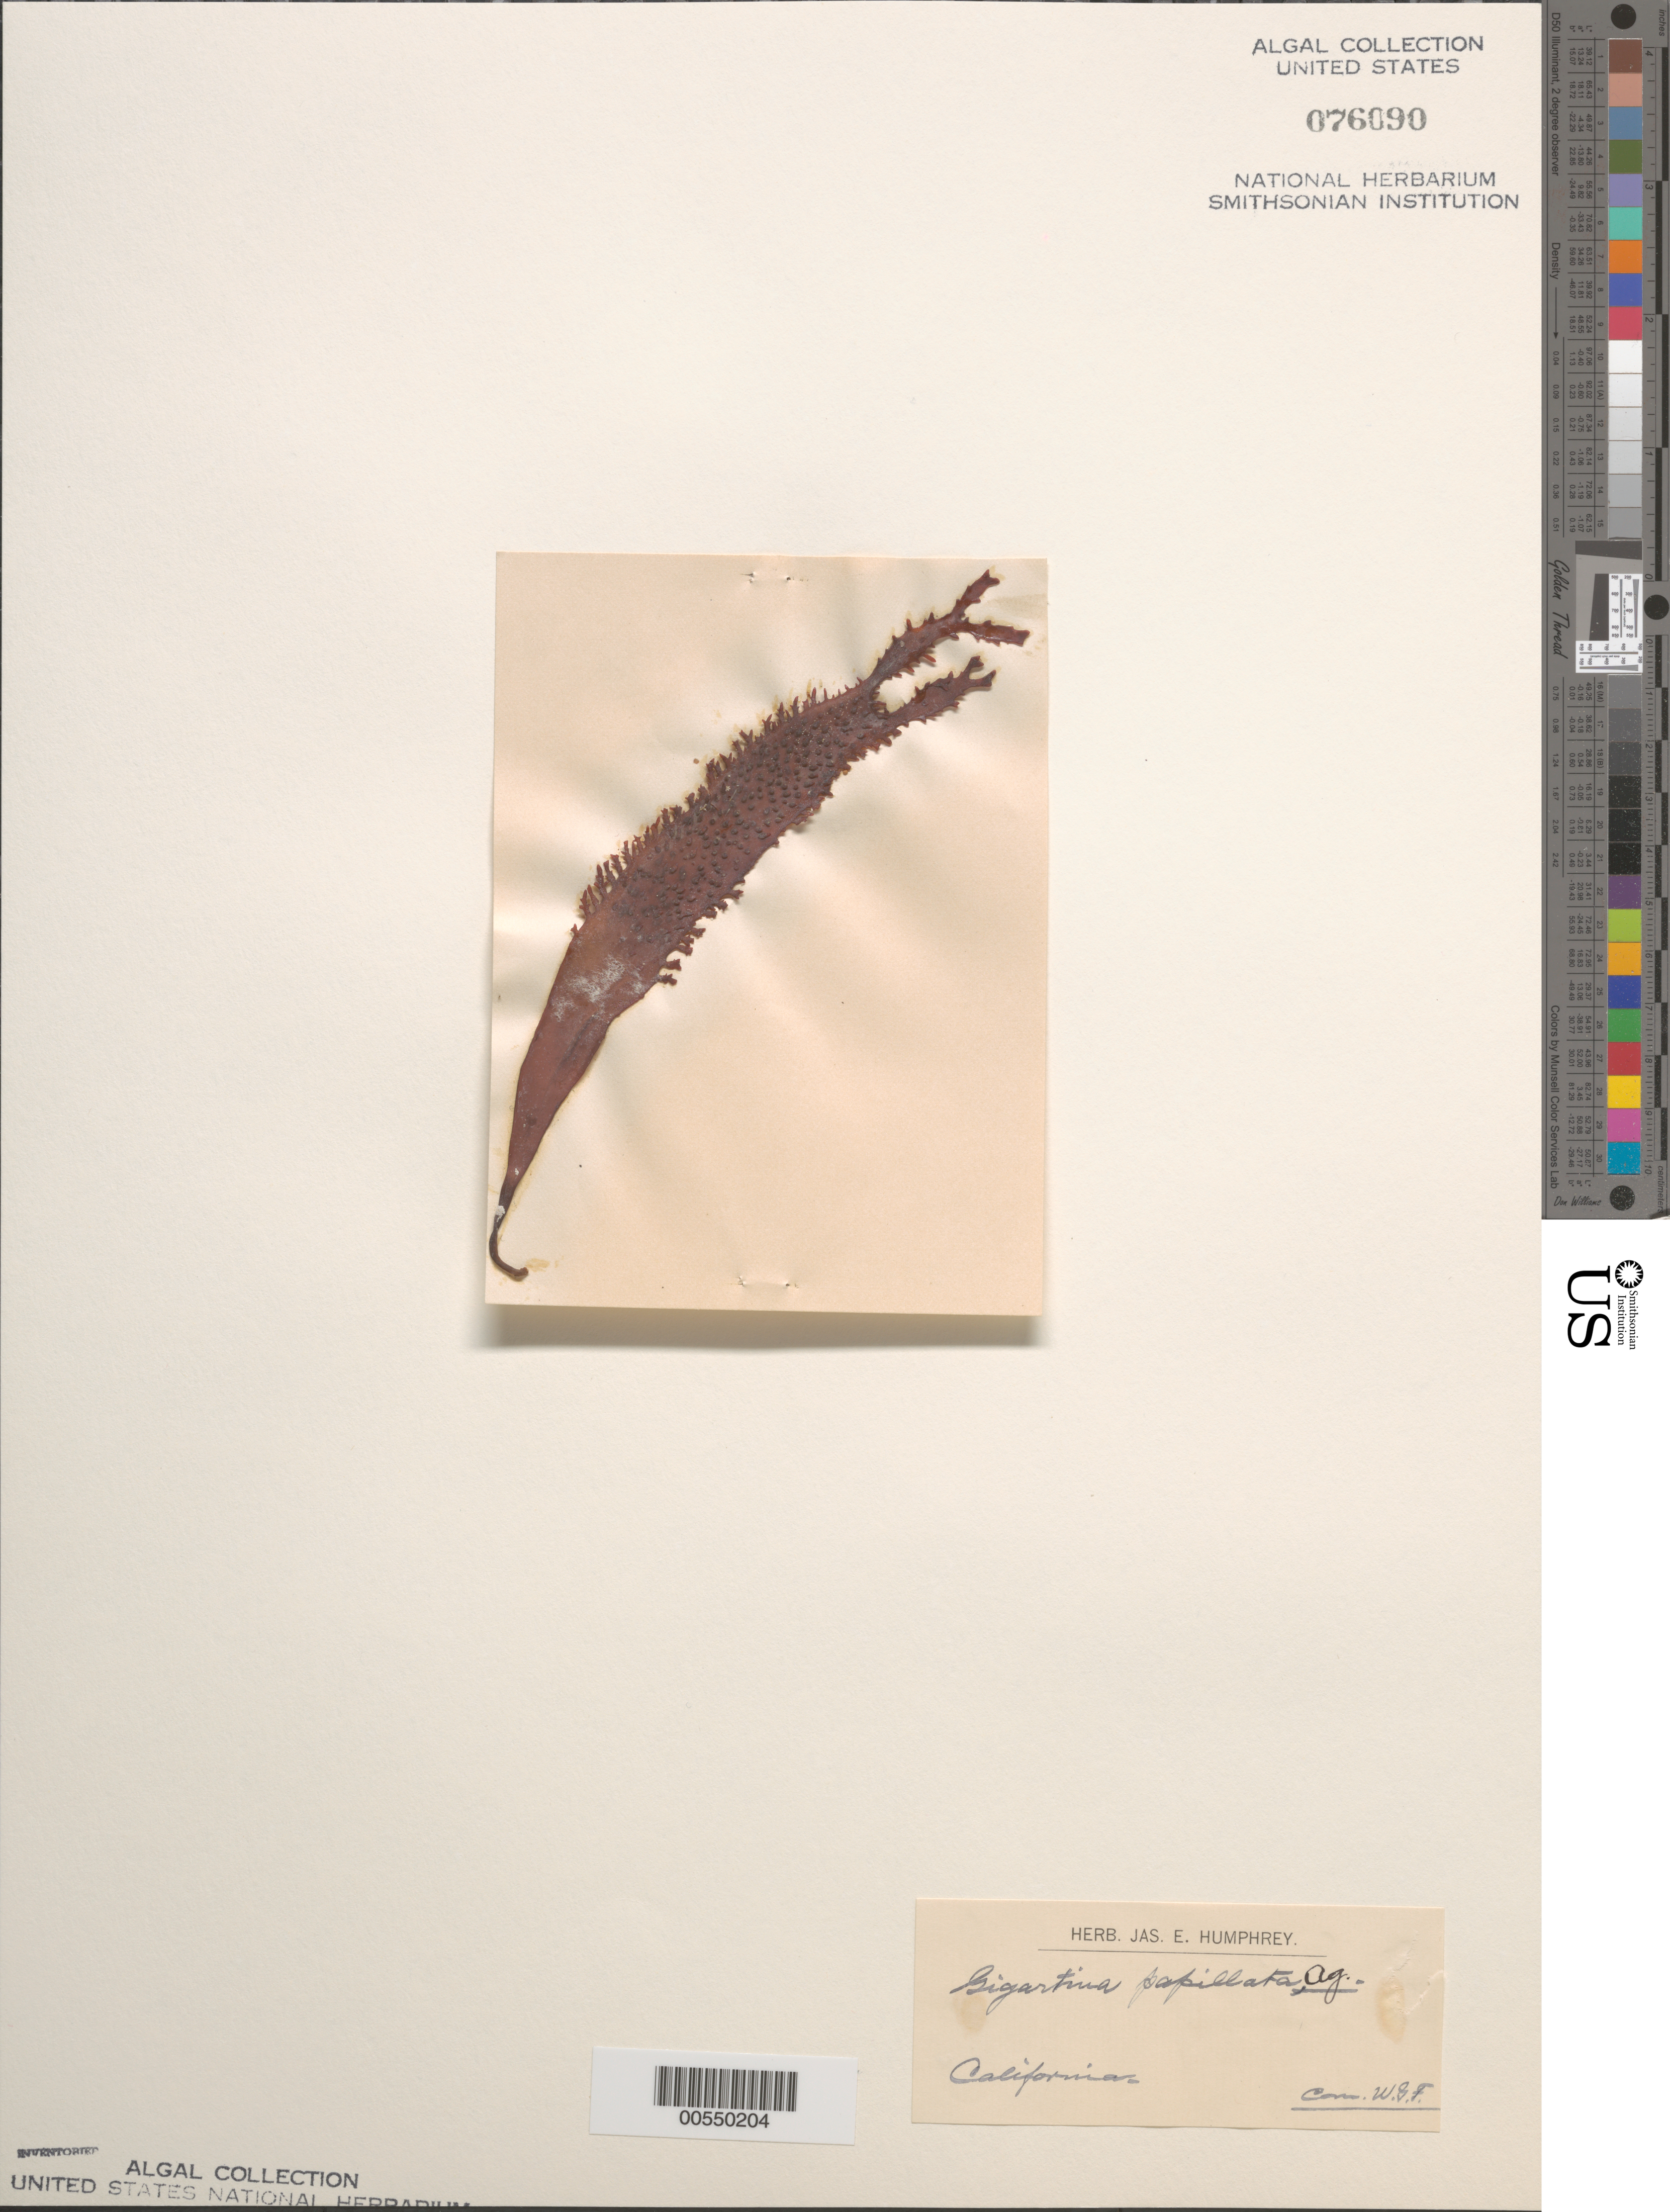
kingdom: Plantae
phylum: Rhodophyta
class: Florideophyceae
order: Gigartinales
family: Phyllophoraceae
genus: Mastocarpus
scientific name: Mastocarpus papillatus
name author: (C. Agardh) Kütz.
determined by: Algae name updating Project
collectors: W. G. Farlow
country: United States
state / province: California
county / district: San Diego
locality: False Bay, San Diego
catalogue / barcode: US 76090